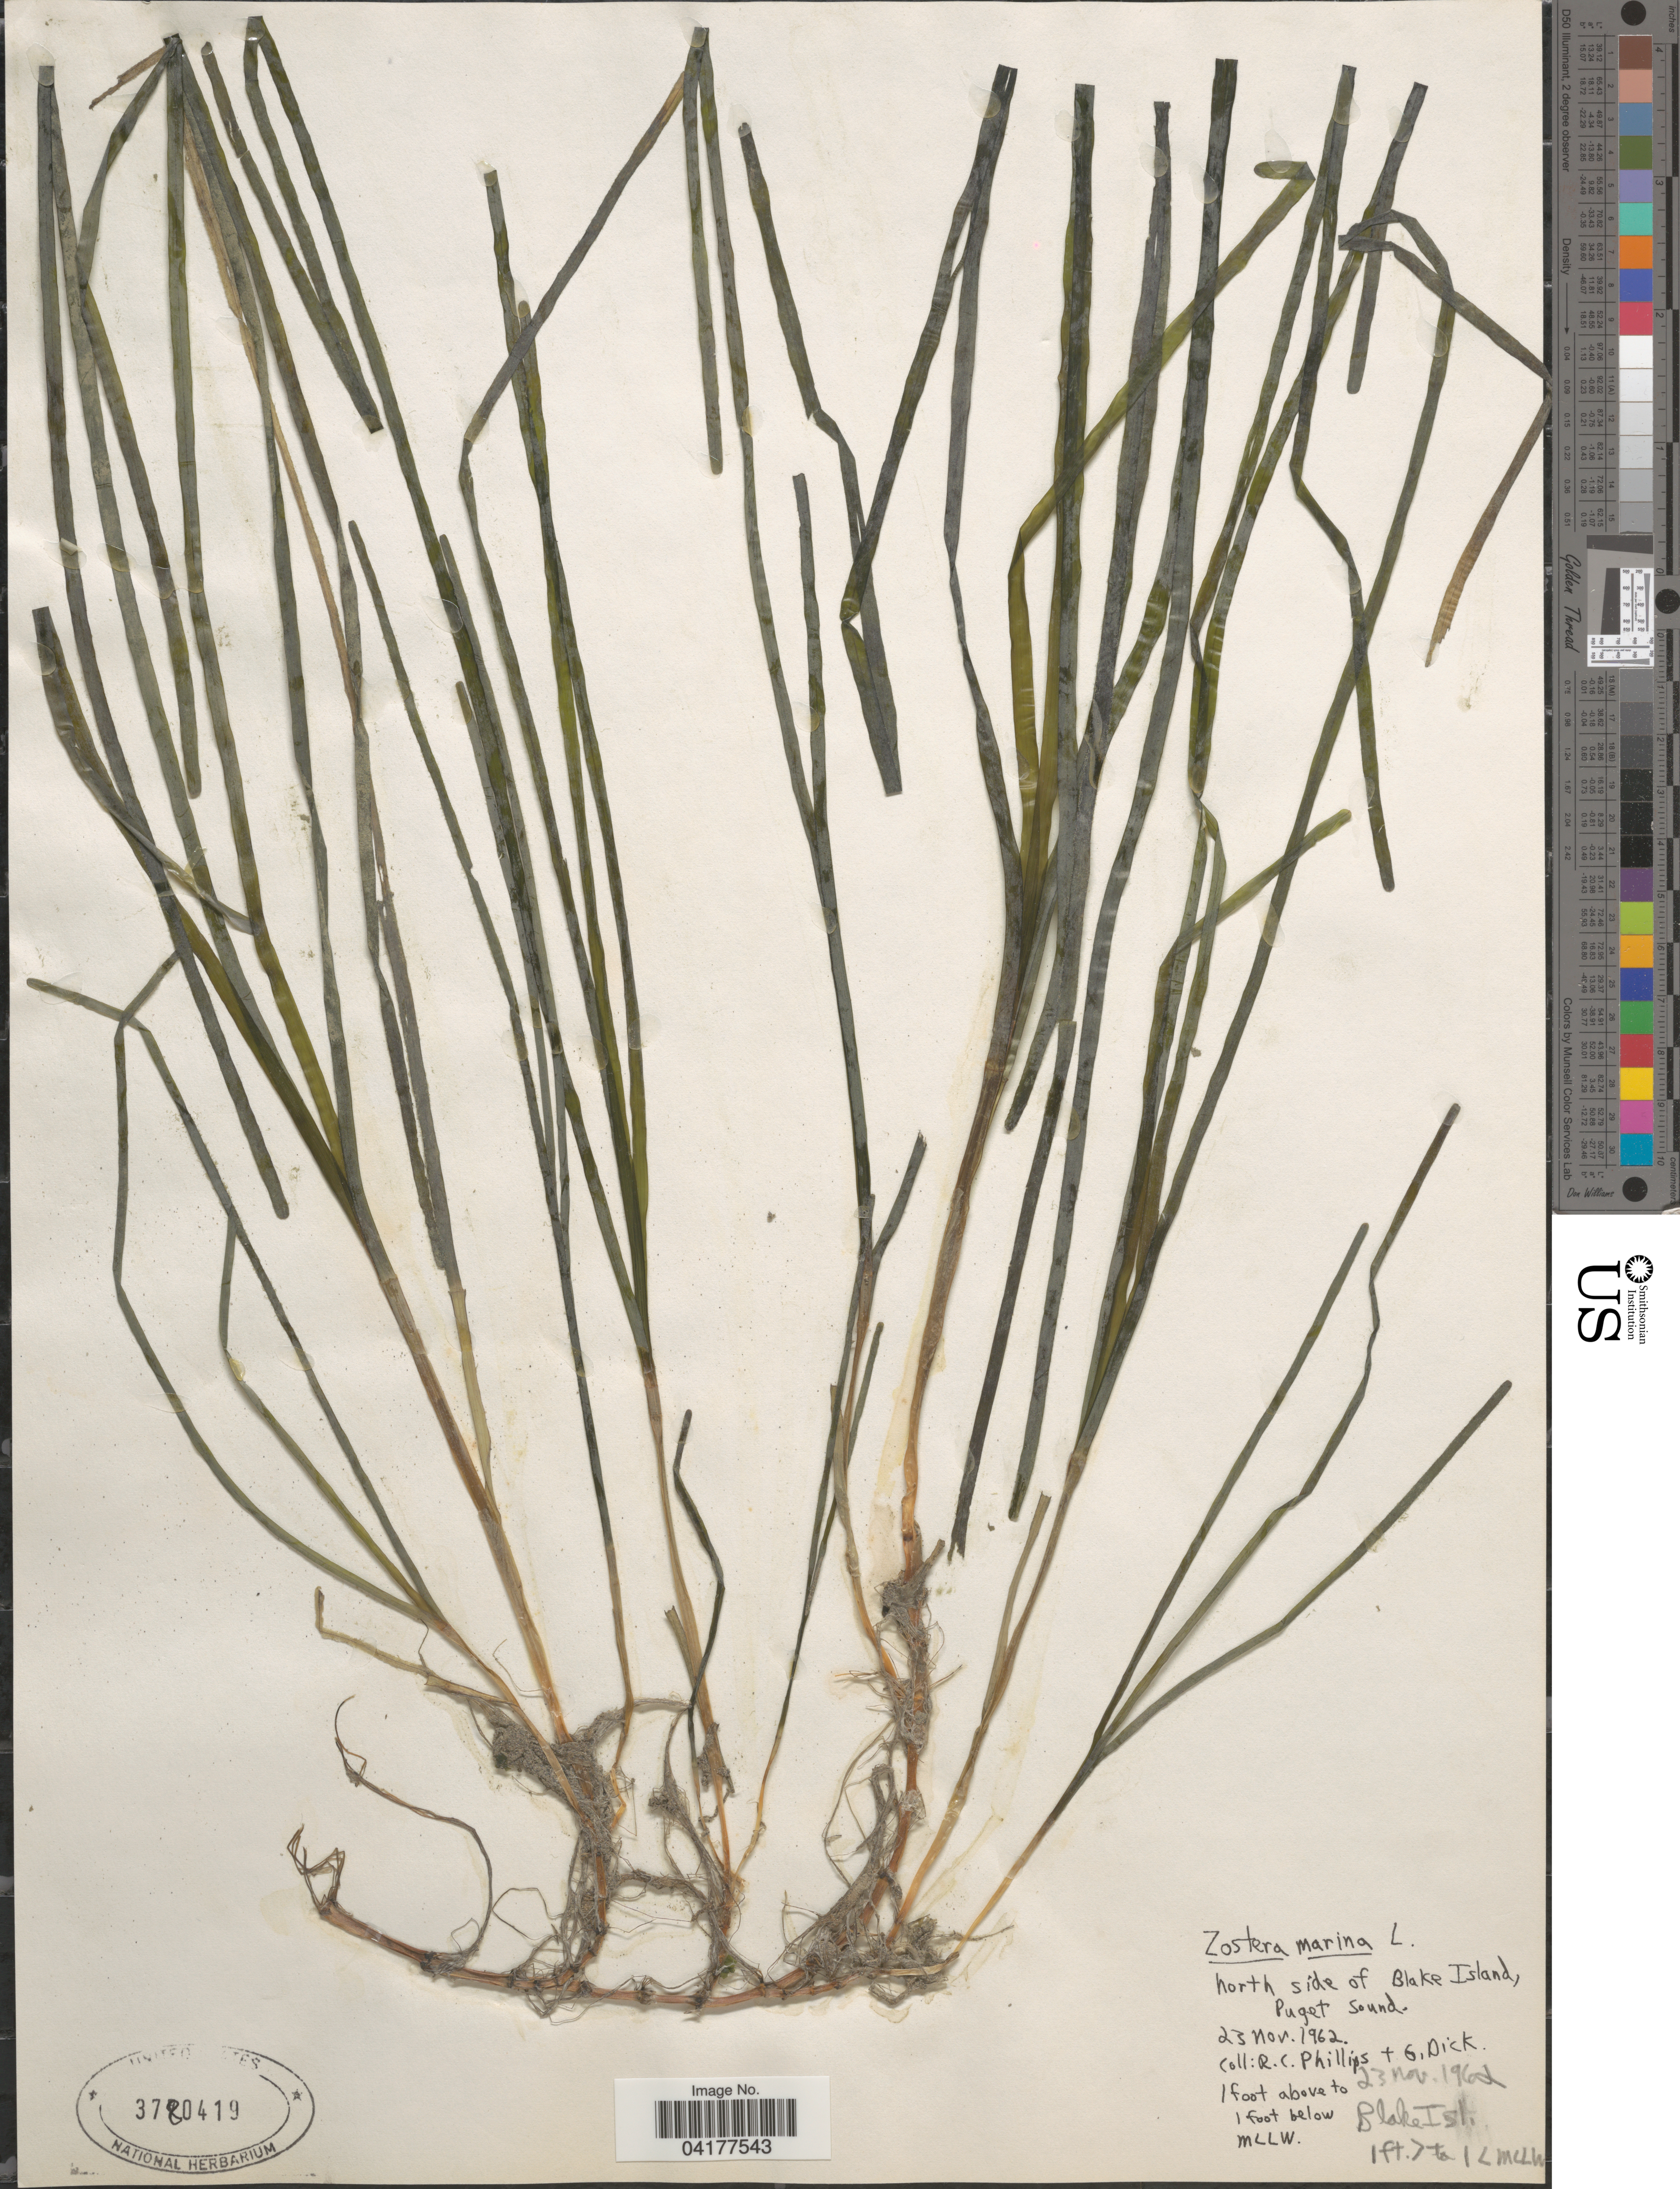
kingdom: Plantae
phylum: Tracheophyta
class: Liliopsida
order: Alismatales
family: Zosteraceae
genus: Zostera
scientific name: Zostera marina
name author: L.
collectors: R. C. Phillips & G. Dick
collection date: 1962-11-23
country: United States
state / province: Washington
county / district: King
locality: North side of Blake Island, Puget Sound. 1 foot above to 1 foot below MLLW. Blake Isl.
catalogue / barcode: US 3780419